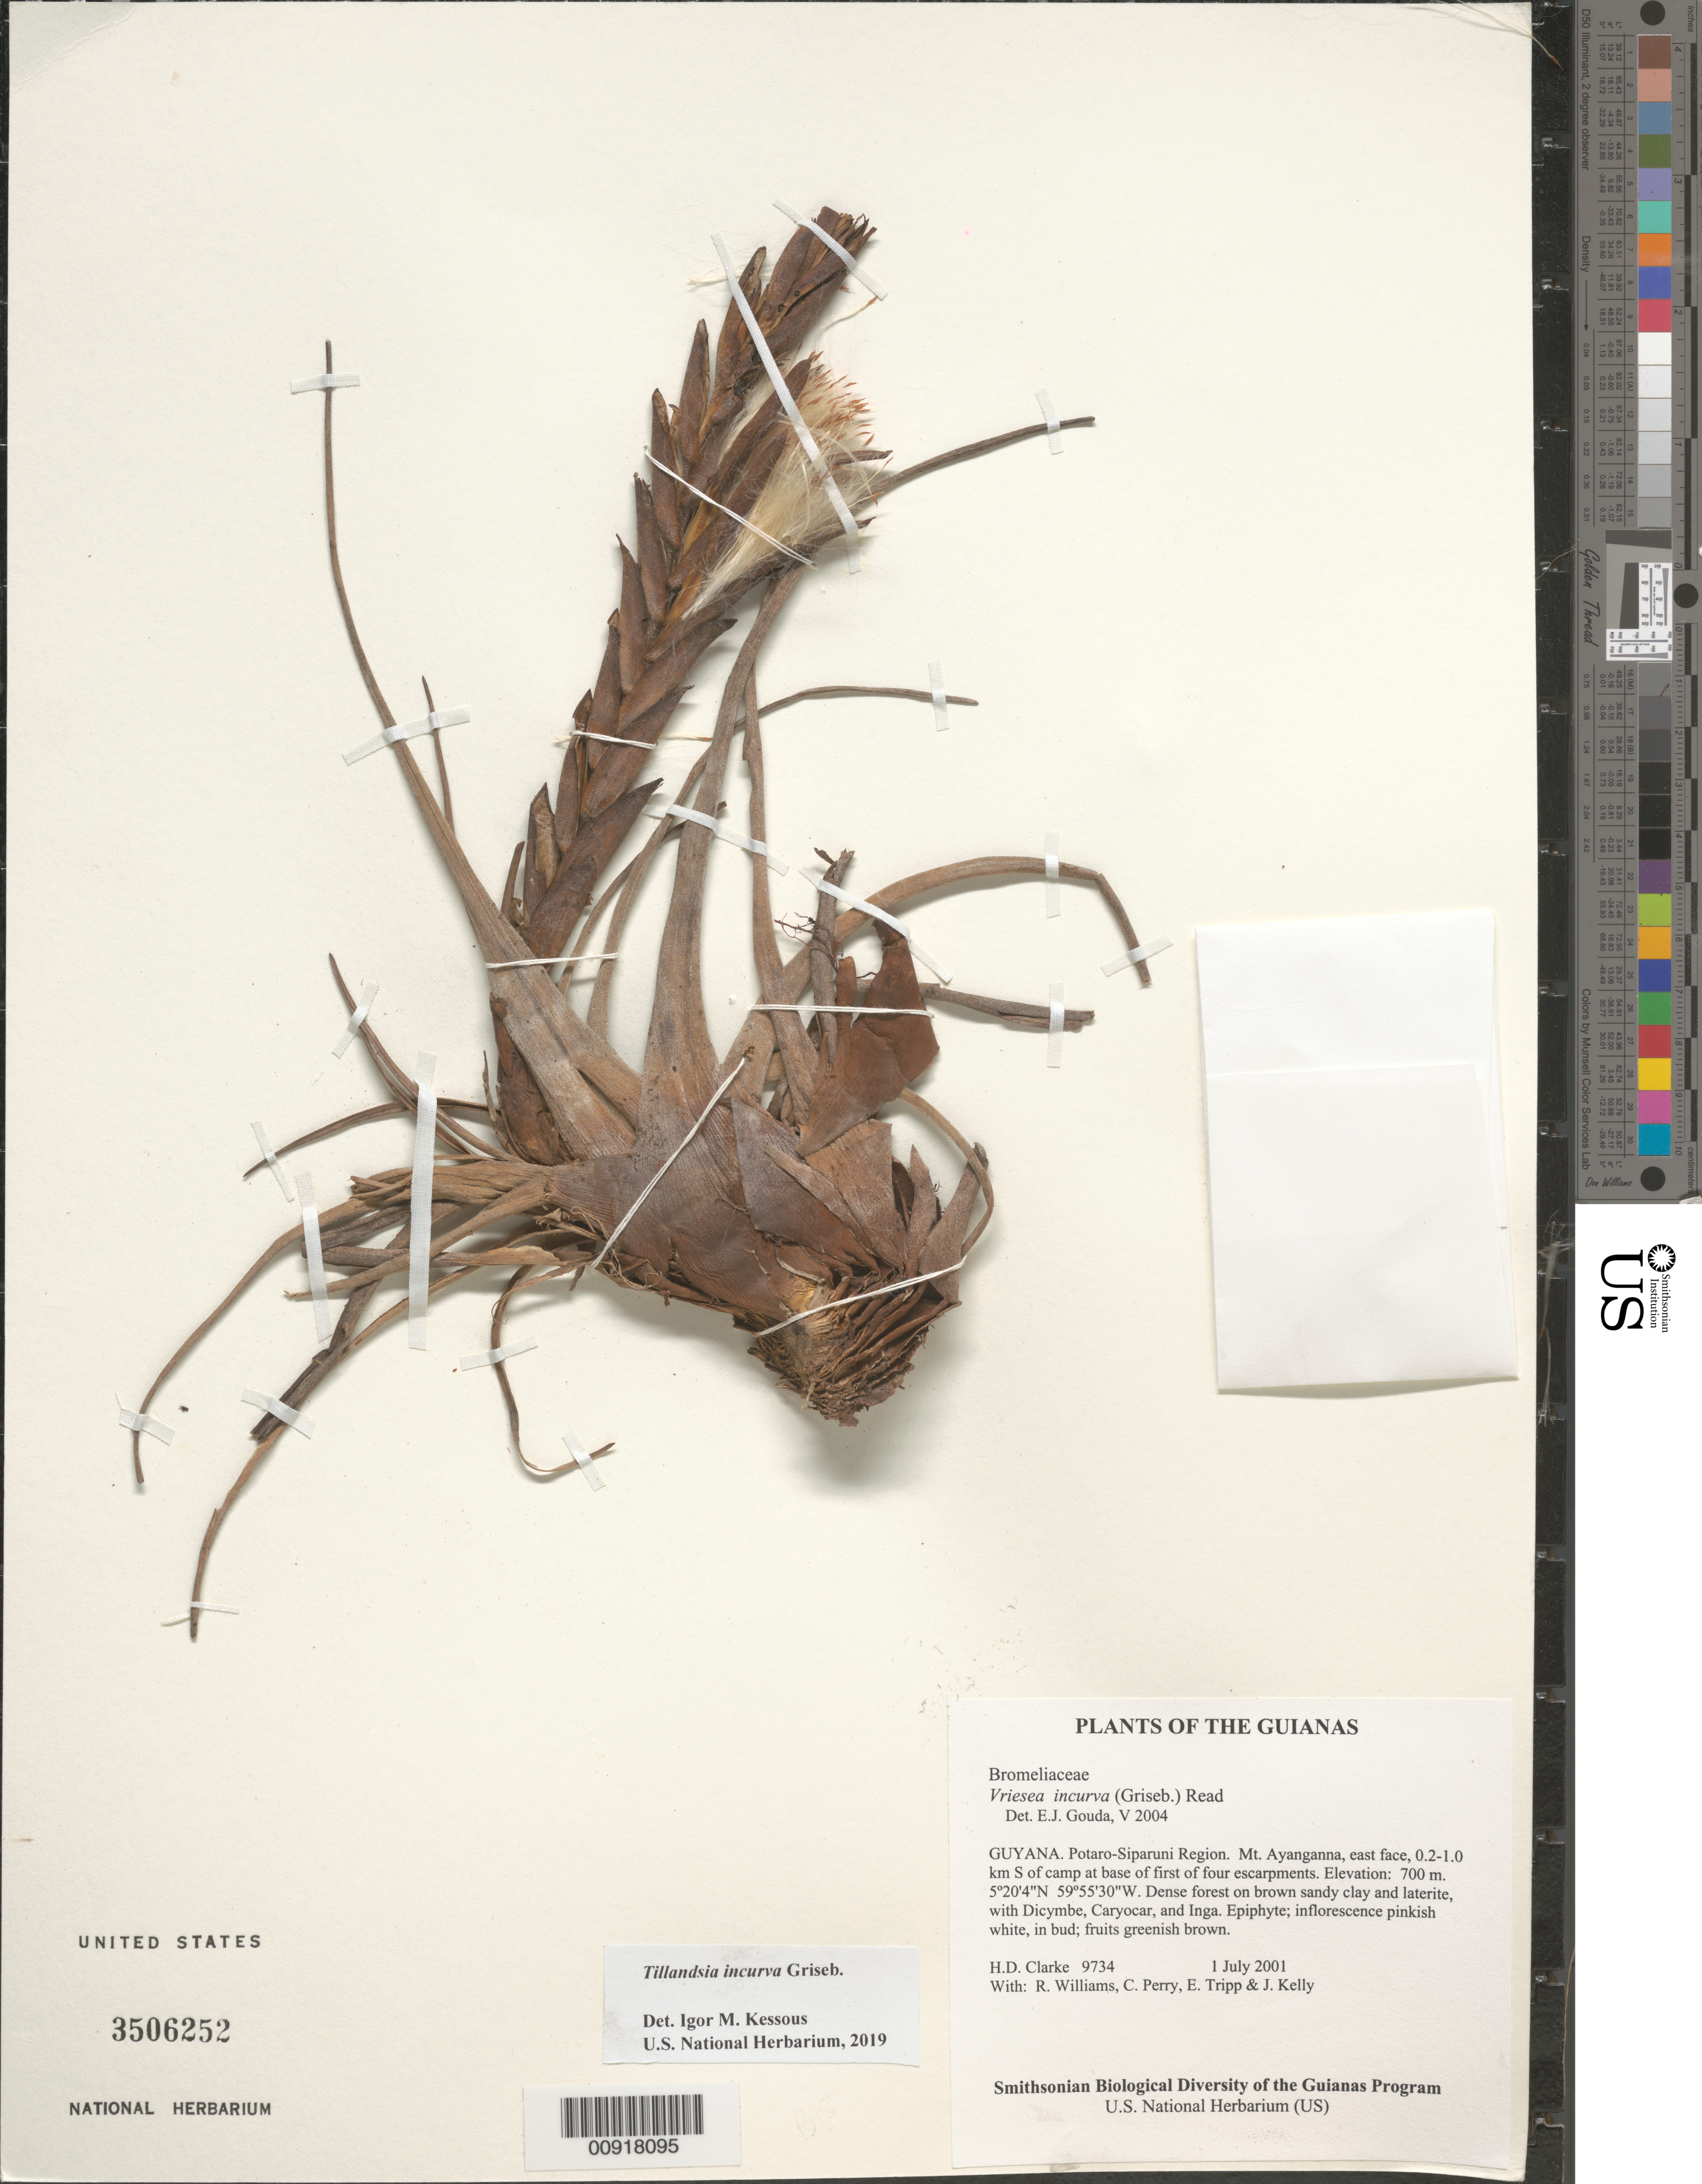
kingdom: Plantae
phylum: Tracheophyta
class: Liliopsida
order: Poales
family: Bromeliaceae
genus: Tillandsia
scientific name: Tillandsia incurva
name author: Griseb.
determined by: Kessous, Igor M.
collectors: H. D. Clarke, R. Williams, C. Perry, E. Tripp & J. Kelly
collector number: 9734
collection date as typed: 1 July 2001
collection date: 2001-07-01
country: Guyana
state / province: Potaro-Siparuni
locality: Mt. Ayanganna, east face, 0.2-1.0 km S of camp at base of first of four escarpments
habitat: Dense forest on brown sandy clay and laterite, with Dicymbe, Caryocar, and Inga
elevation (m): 700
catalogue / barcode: US 3506252